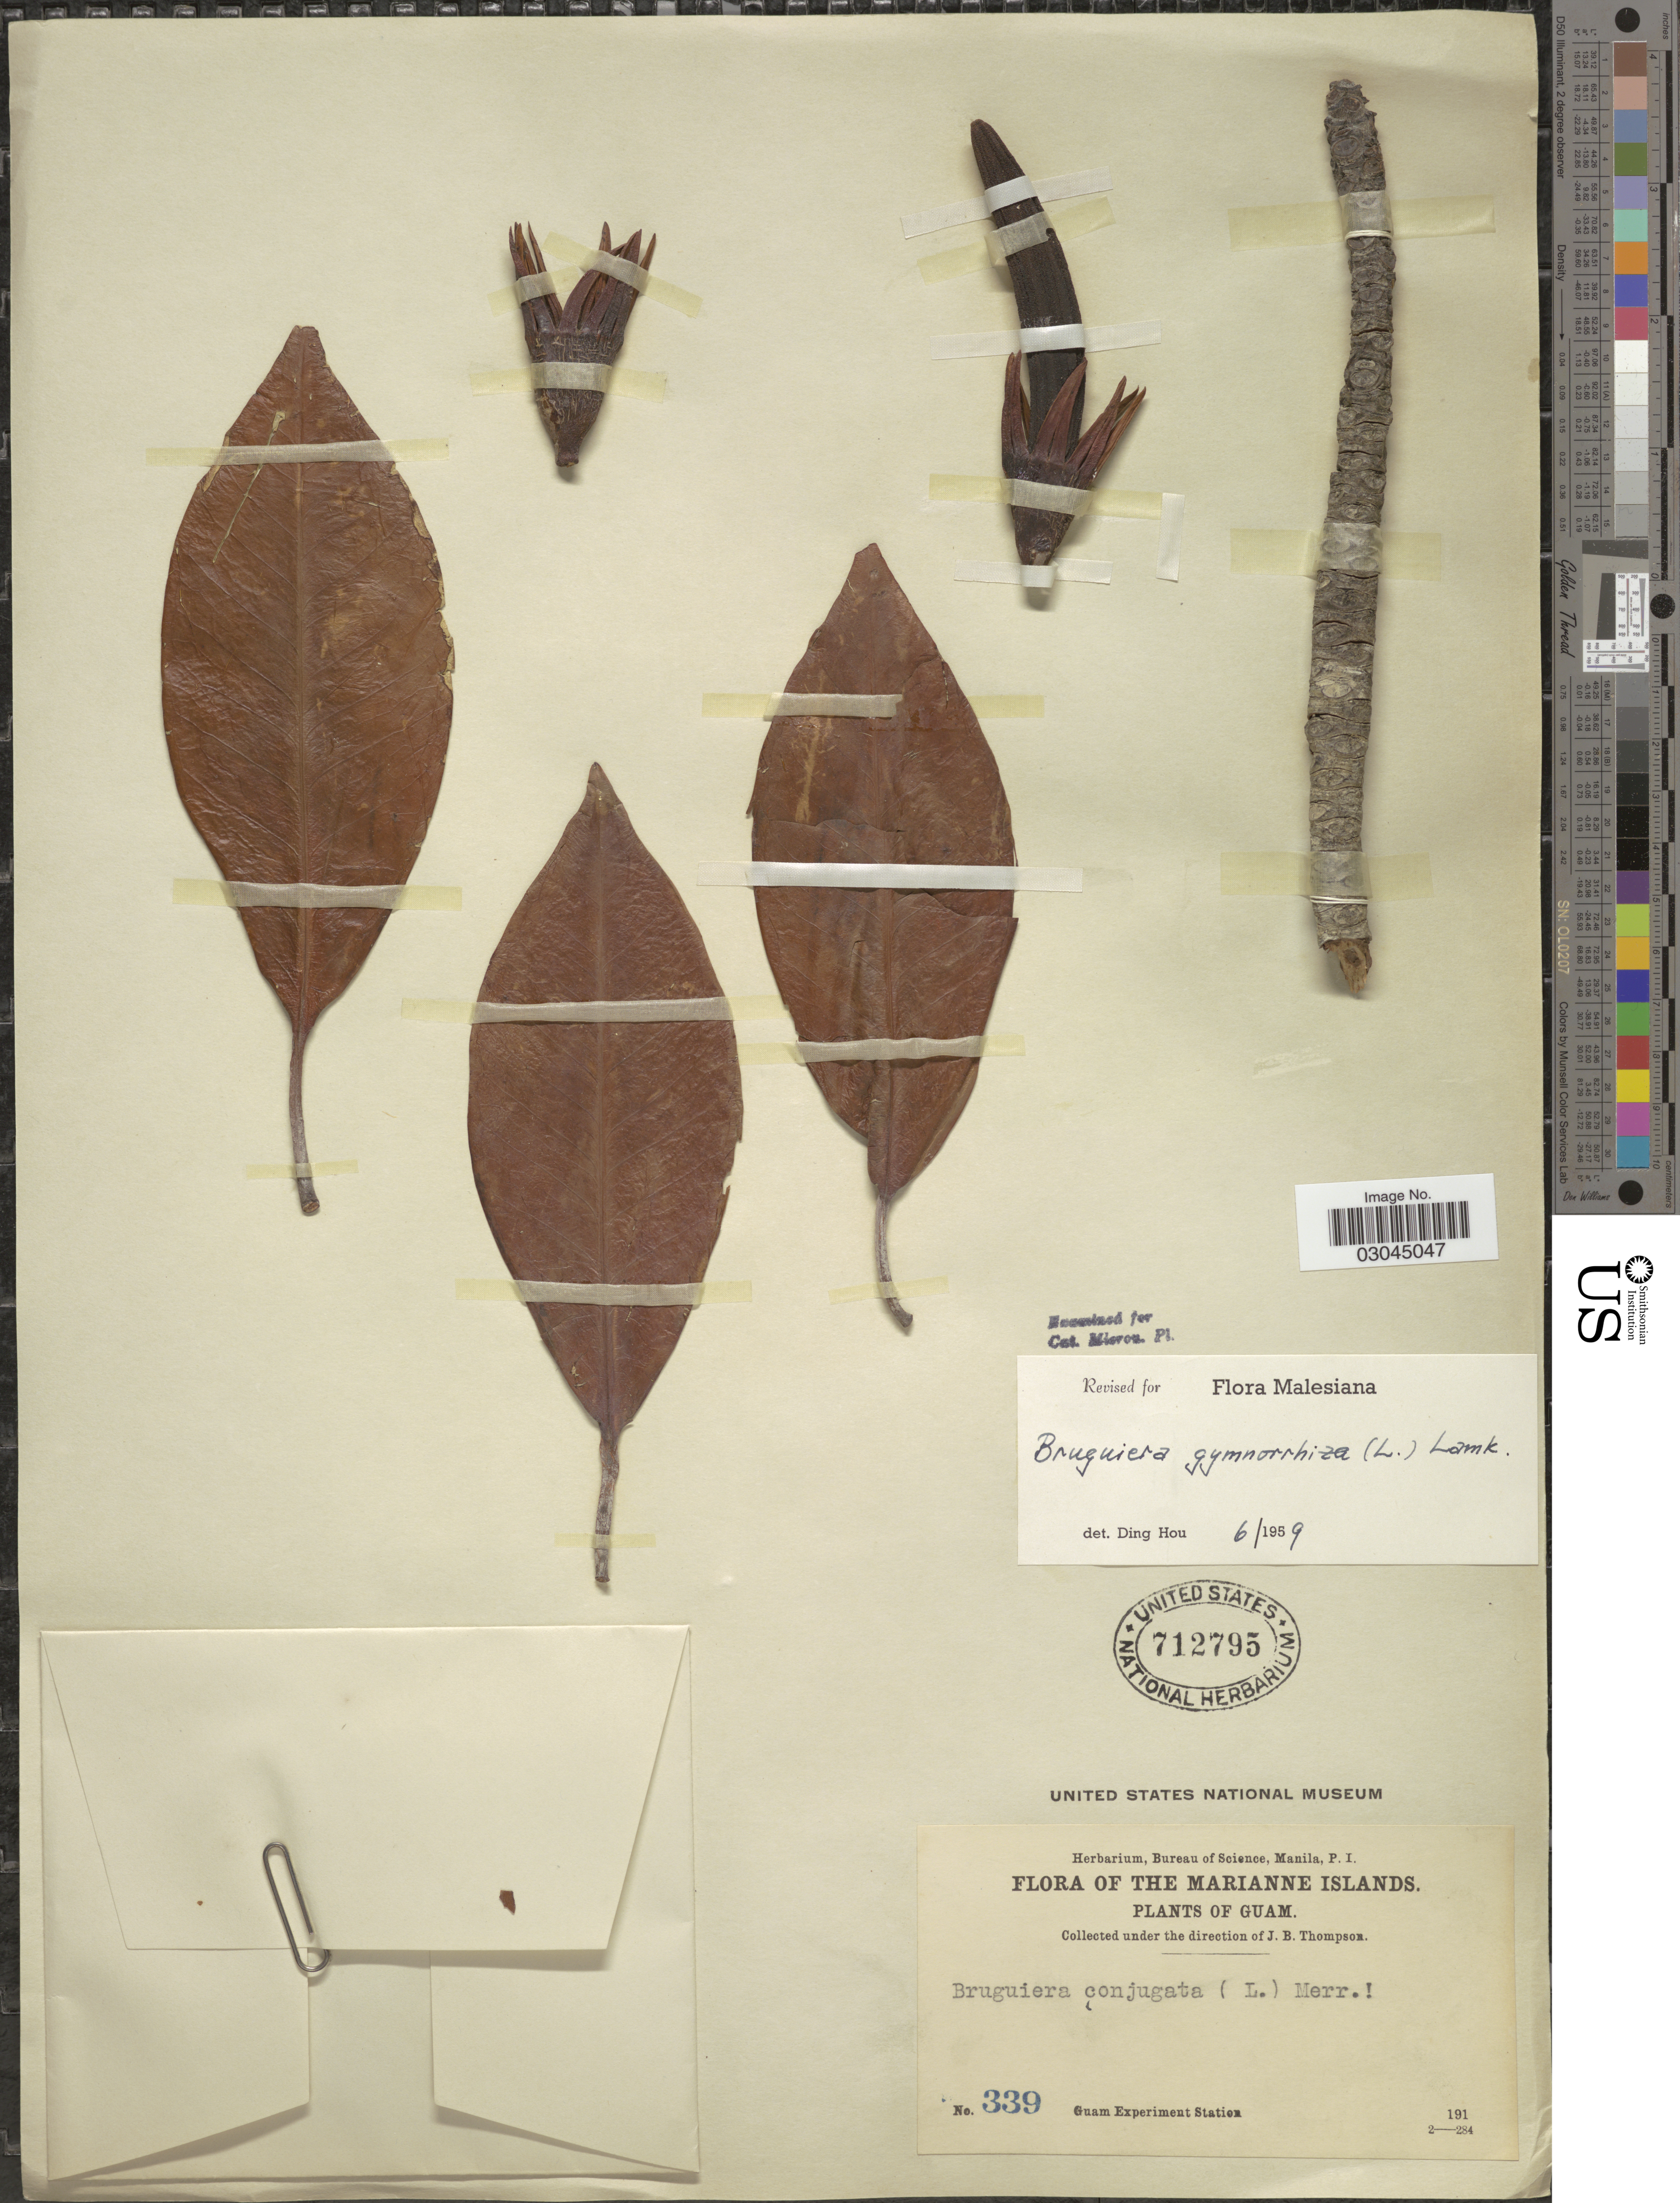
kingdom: Plantae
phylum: Tracheophyta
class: Magnoliopsida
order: Malpighiales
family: Rhizophoraceae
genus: Bruguiera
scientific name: Bruguiera gymnorhiza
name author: (L.) Savigny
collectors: Guam Exp. Sta.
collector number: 339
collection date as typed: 191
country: Guam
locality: The Marianne Islands, Guam.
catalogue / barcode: US 712795